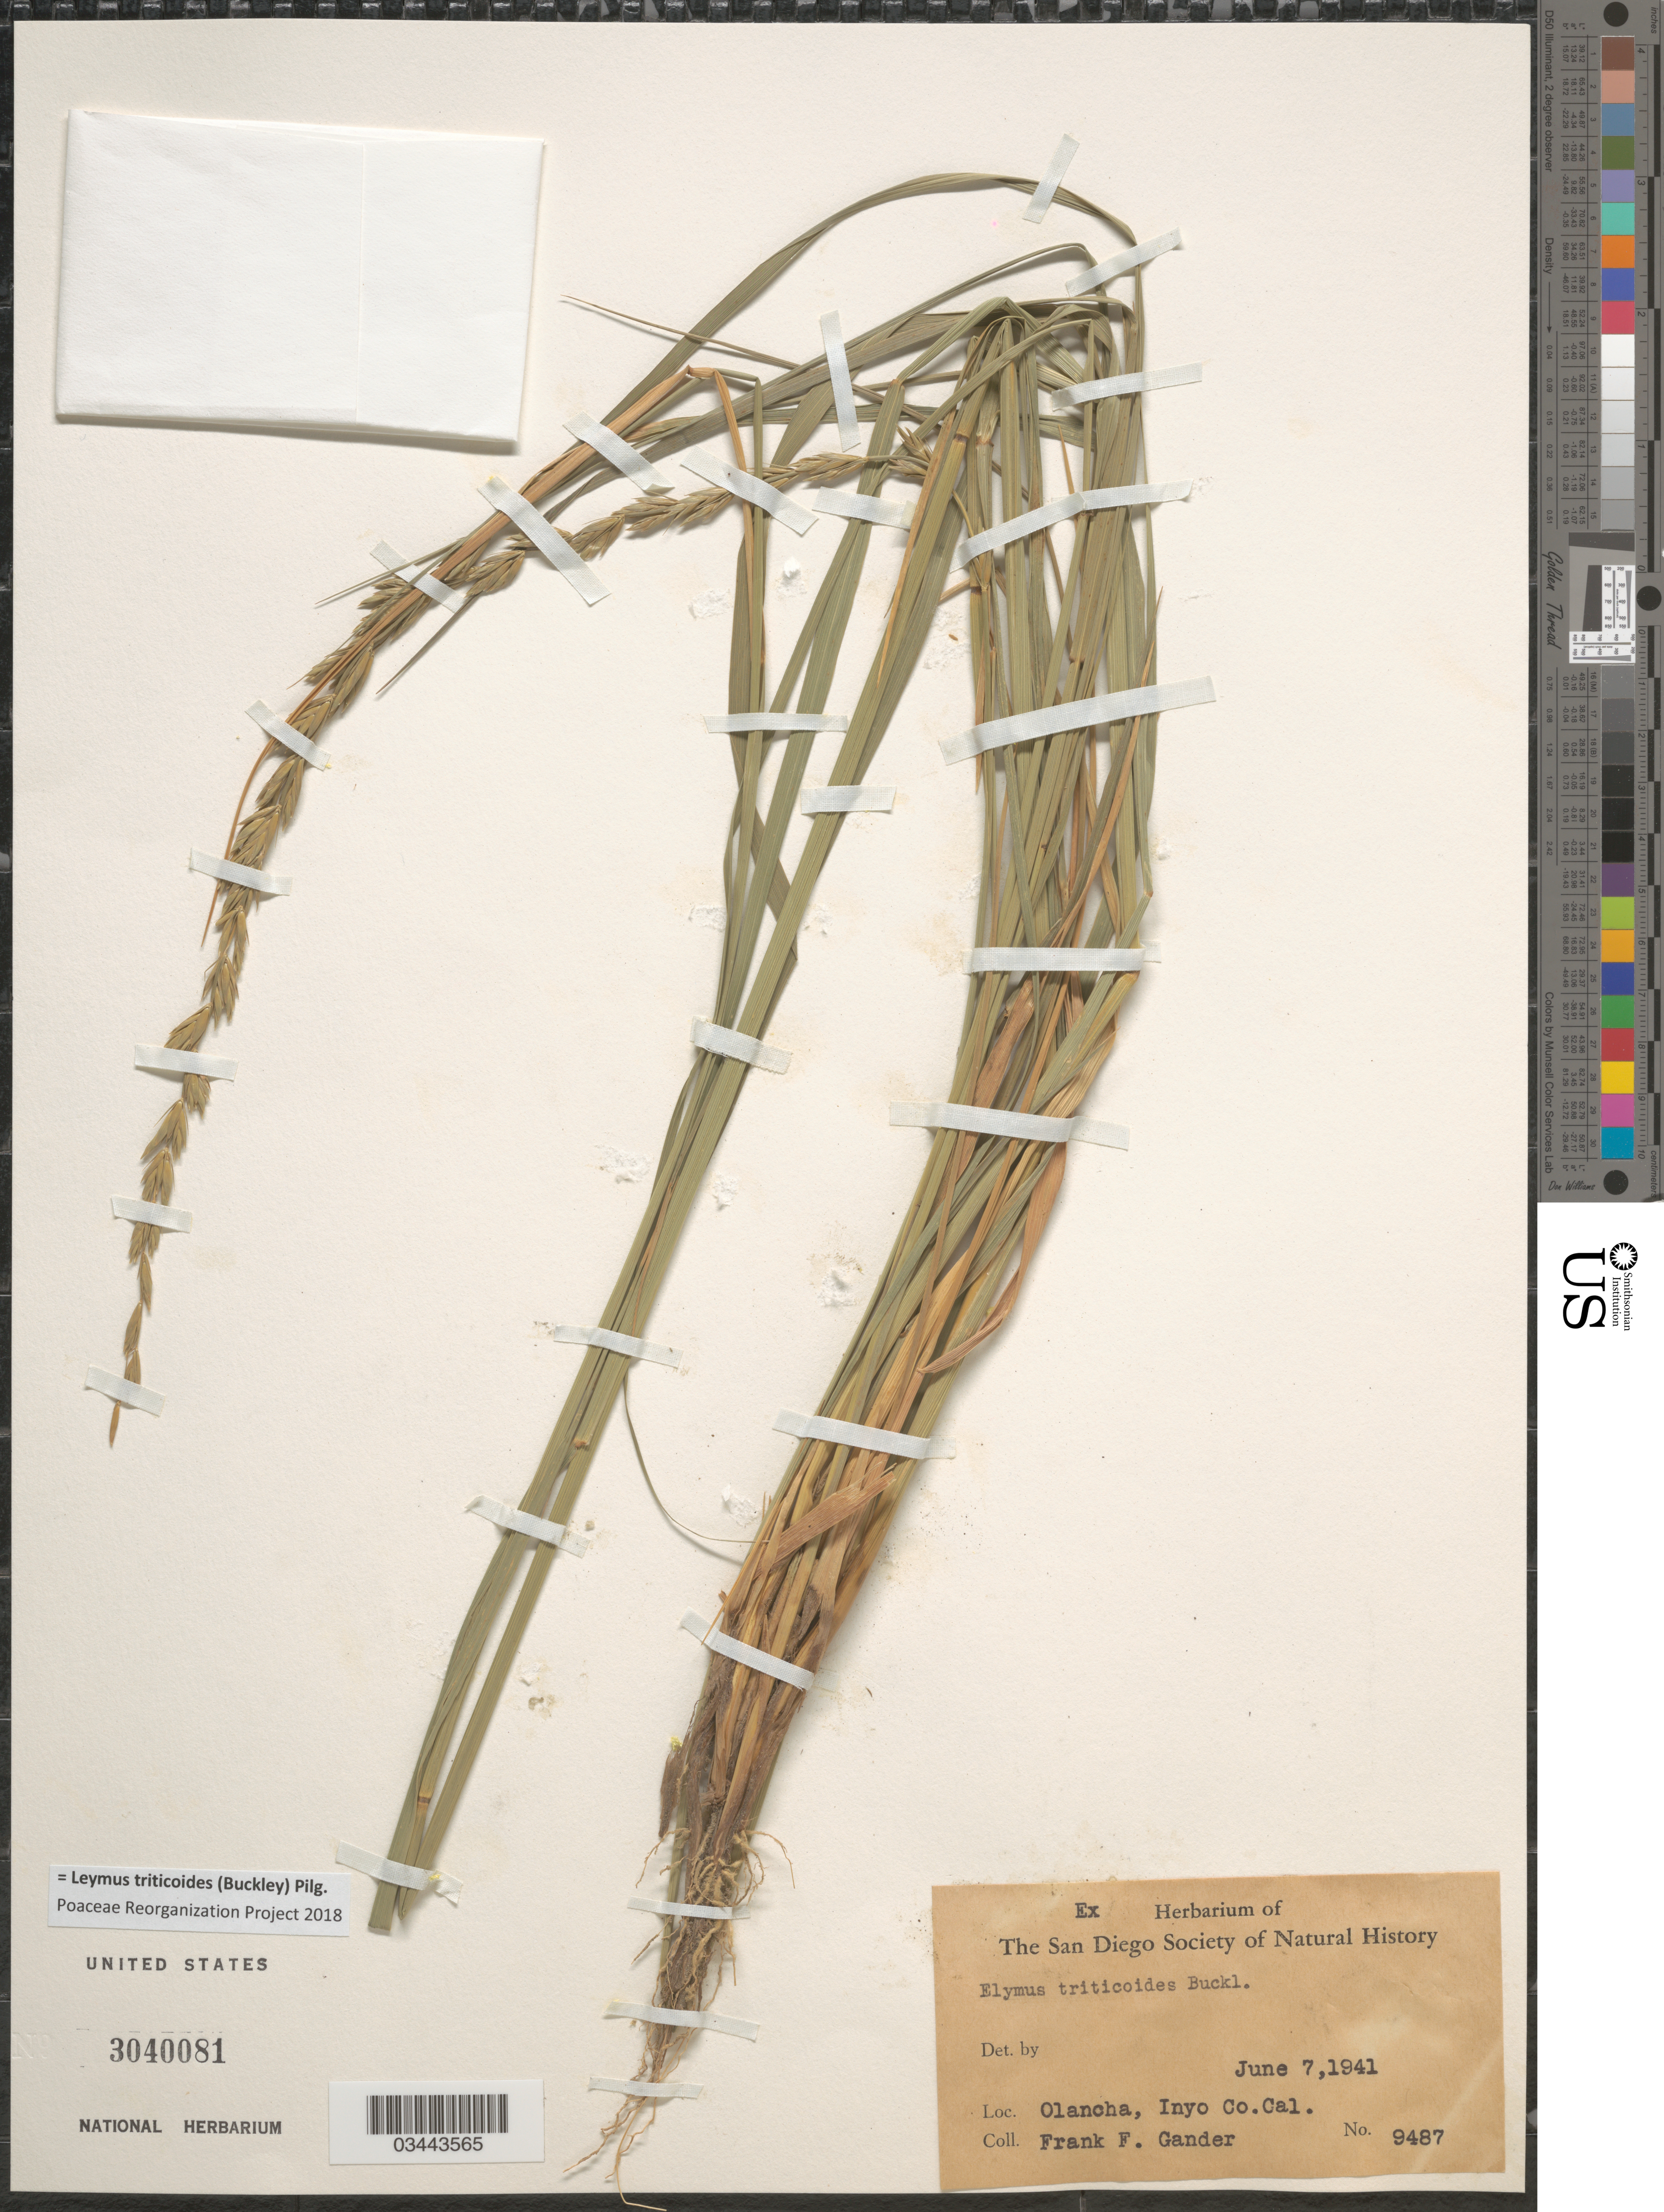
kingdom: Plantae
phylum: Tracheophyta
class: Liliopsida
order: Poales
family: Poaceae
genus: Leymus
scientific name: Leymus triticoides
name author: (Buckley) Pilg.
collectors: F. Gander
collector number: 9487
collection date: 1941-06-07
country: United States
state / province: California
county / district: Inyo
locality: Olancha, Inyo Co.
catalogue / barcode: US 3040081